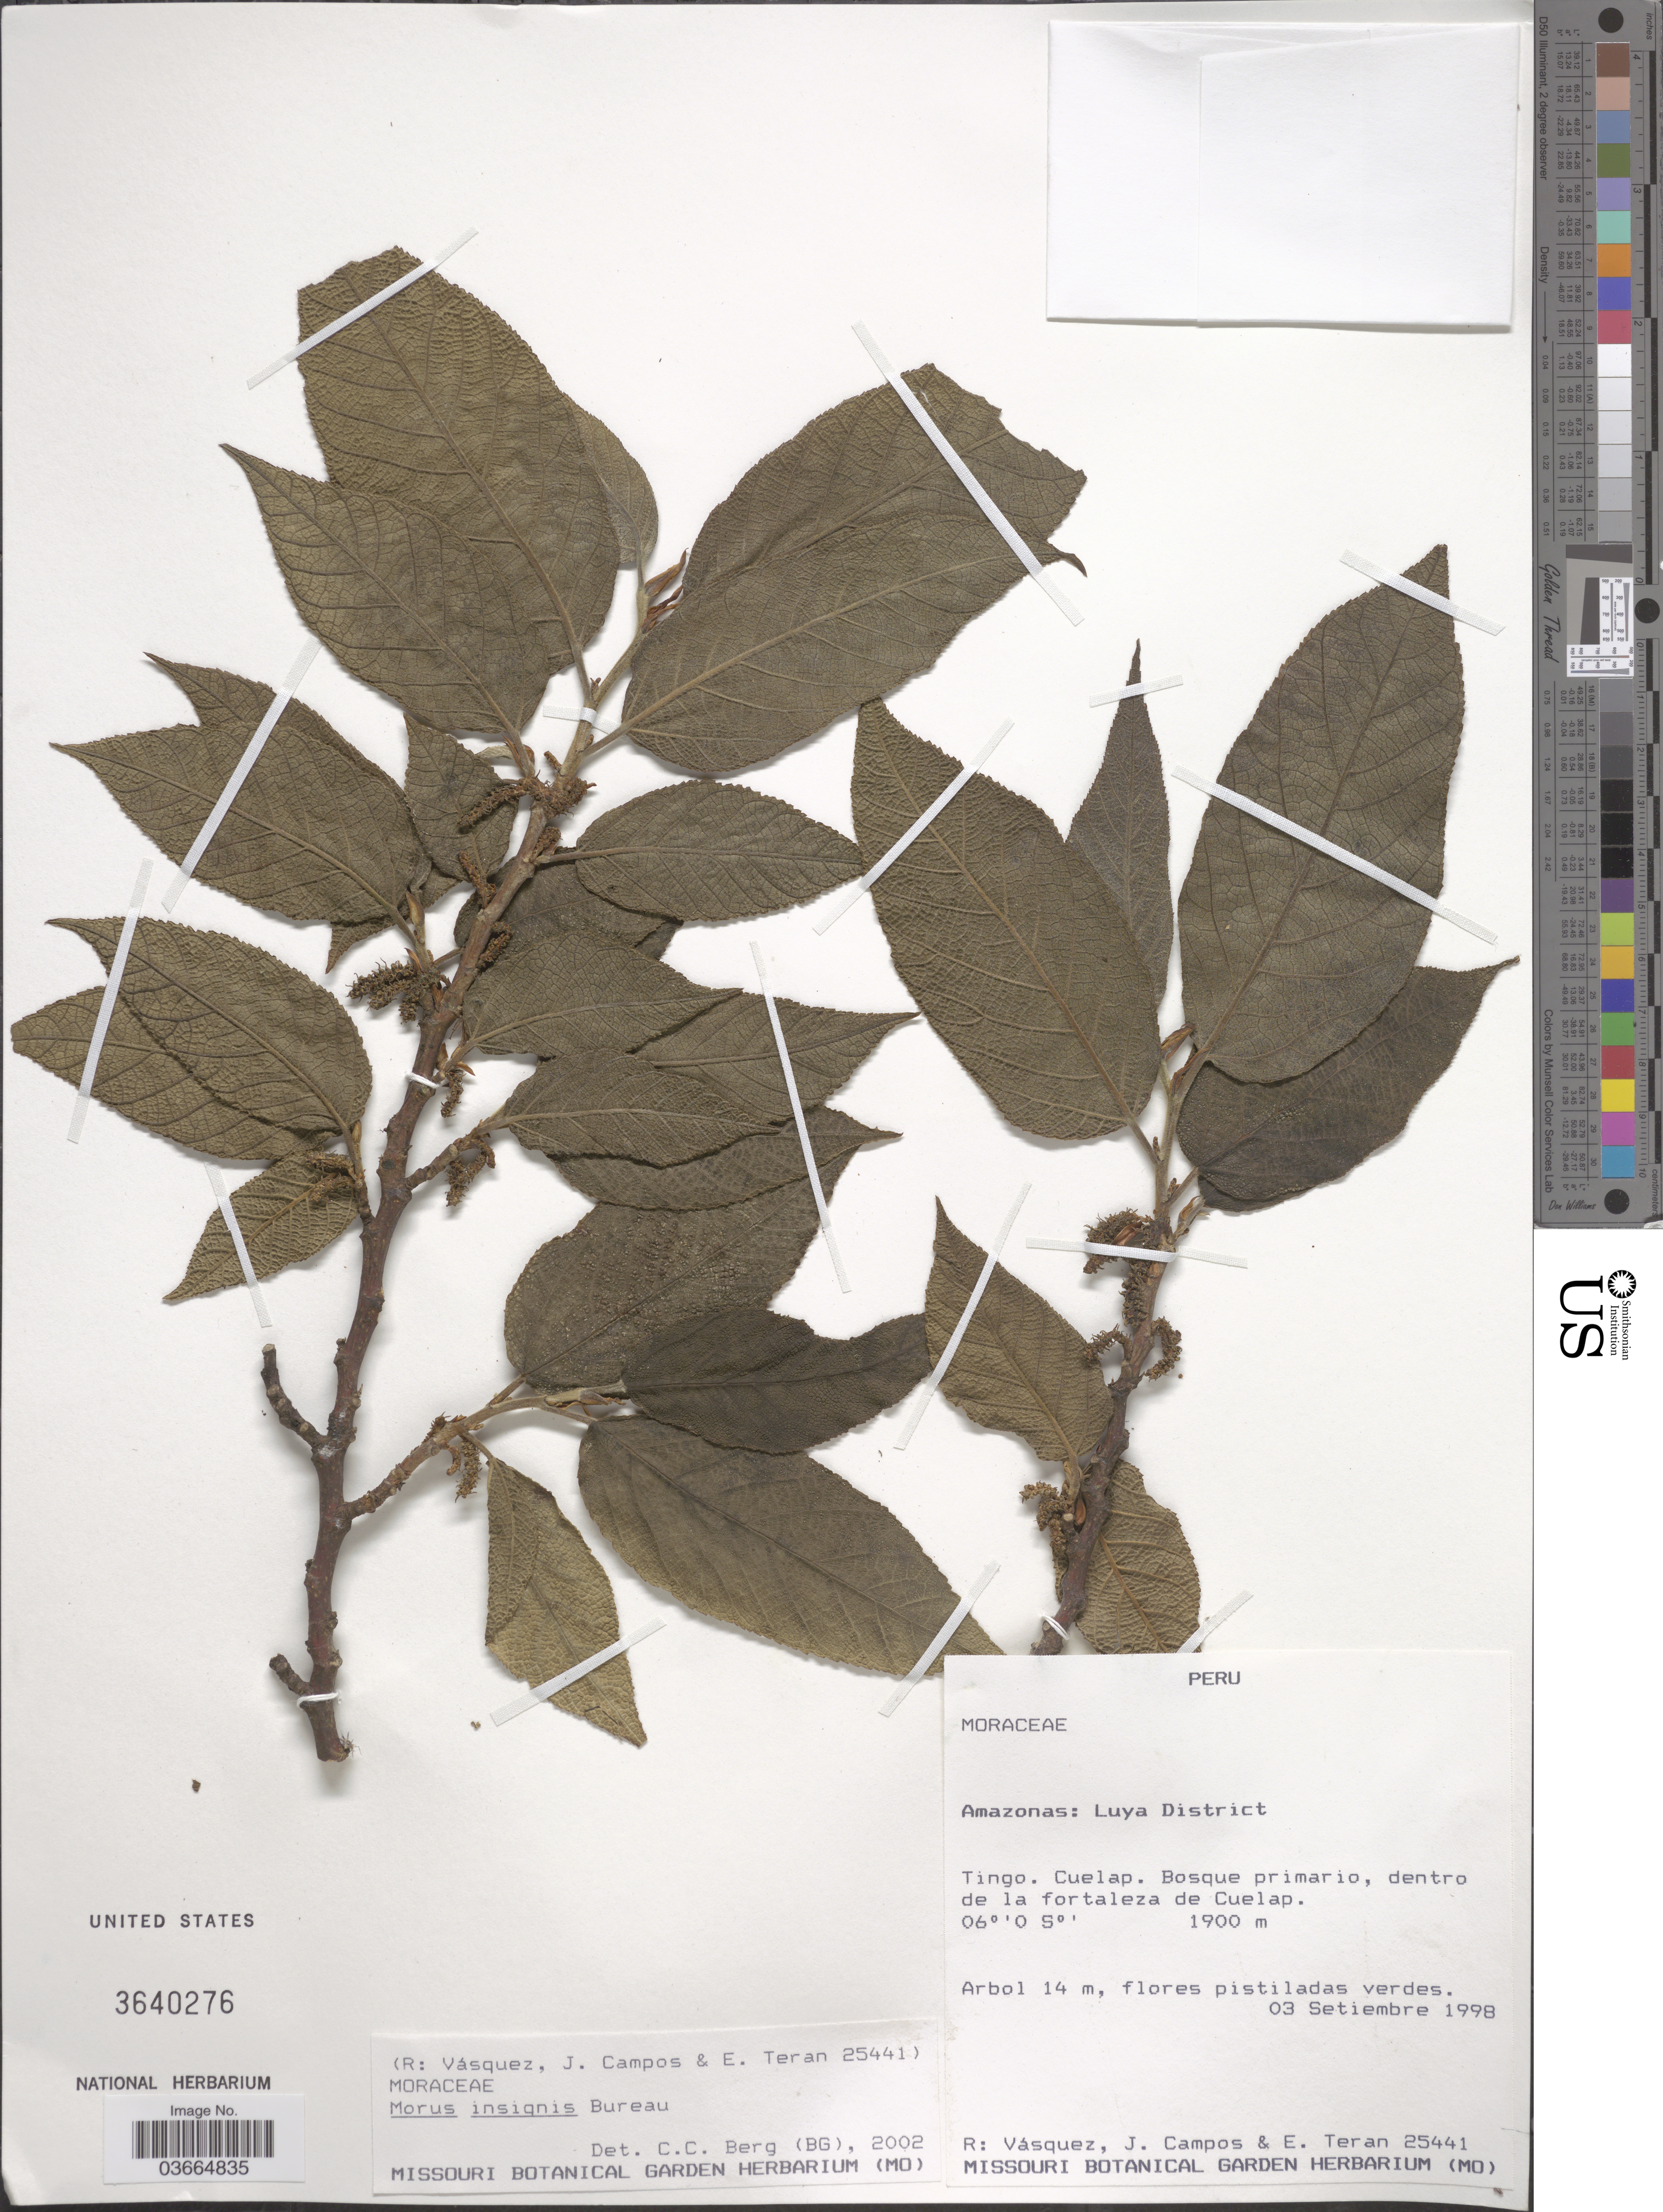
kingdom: Plantae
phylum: Tracheophyta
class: Magnoliopsida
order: Rosales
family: Moraceae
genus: Paratrophis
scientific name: Paratrophis insignis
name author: (Bureau) E. M. Gardner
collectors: R. Vásquez, J. Campos & E. Teran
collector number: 25441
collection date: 1998-09-03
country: Peru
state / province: Amazonas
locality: Luya District. Tingo, Cuelap. Bosque primario, dentro de la fortaleza de Cuelap.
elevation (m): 1900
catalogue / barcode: US 3640276